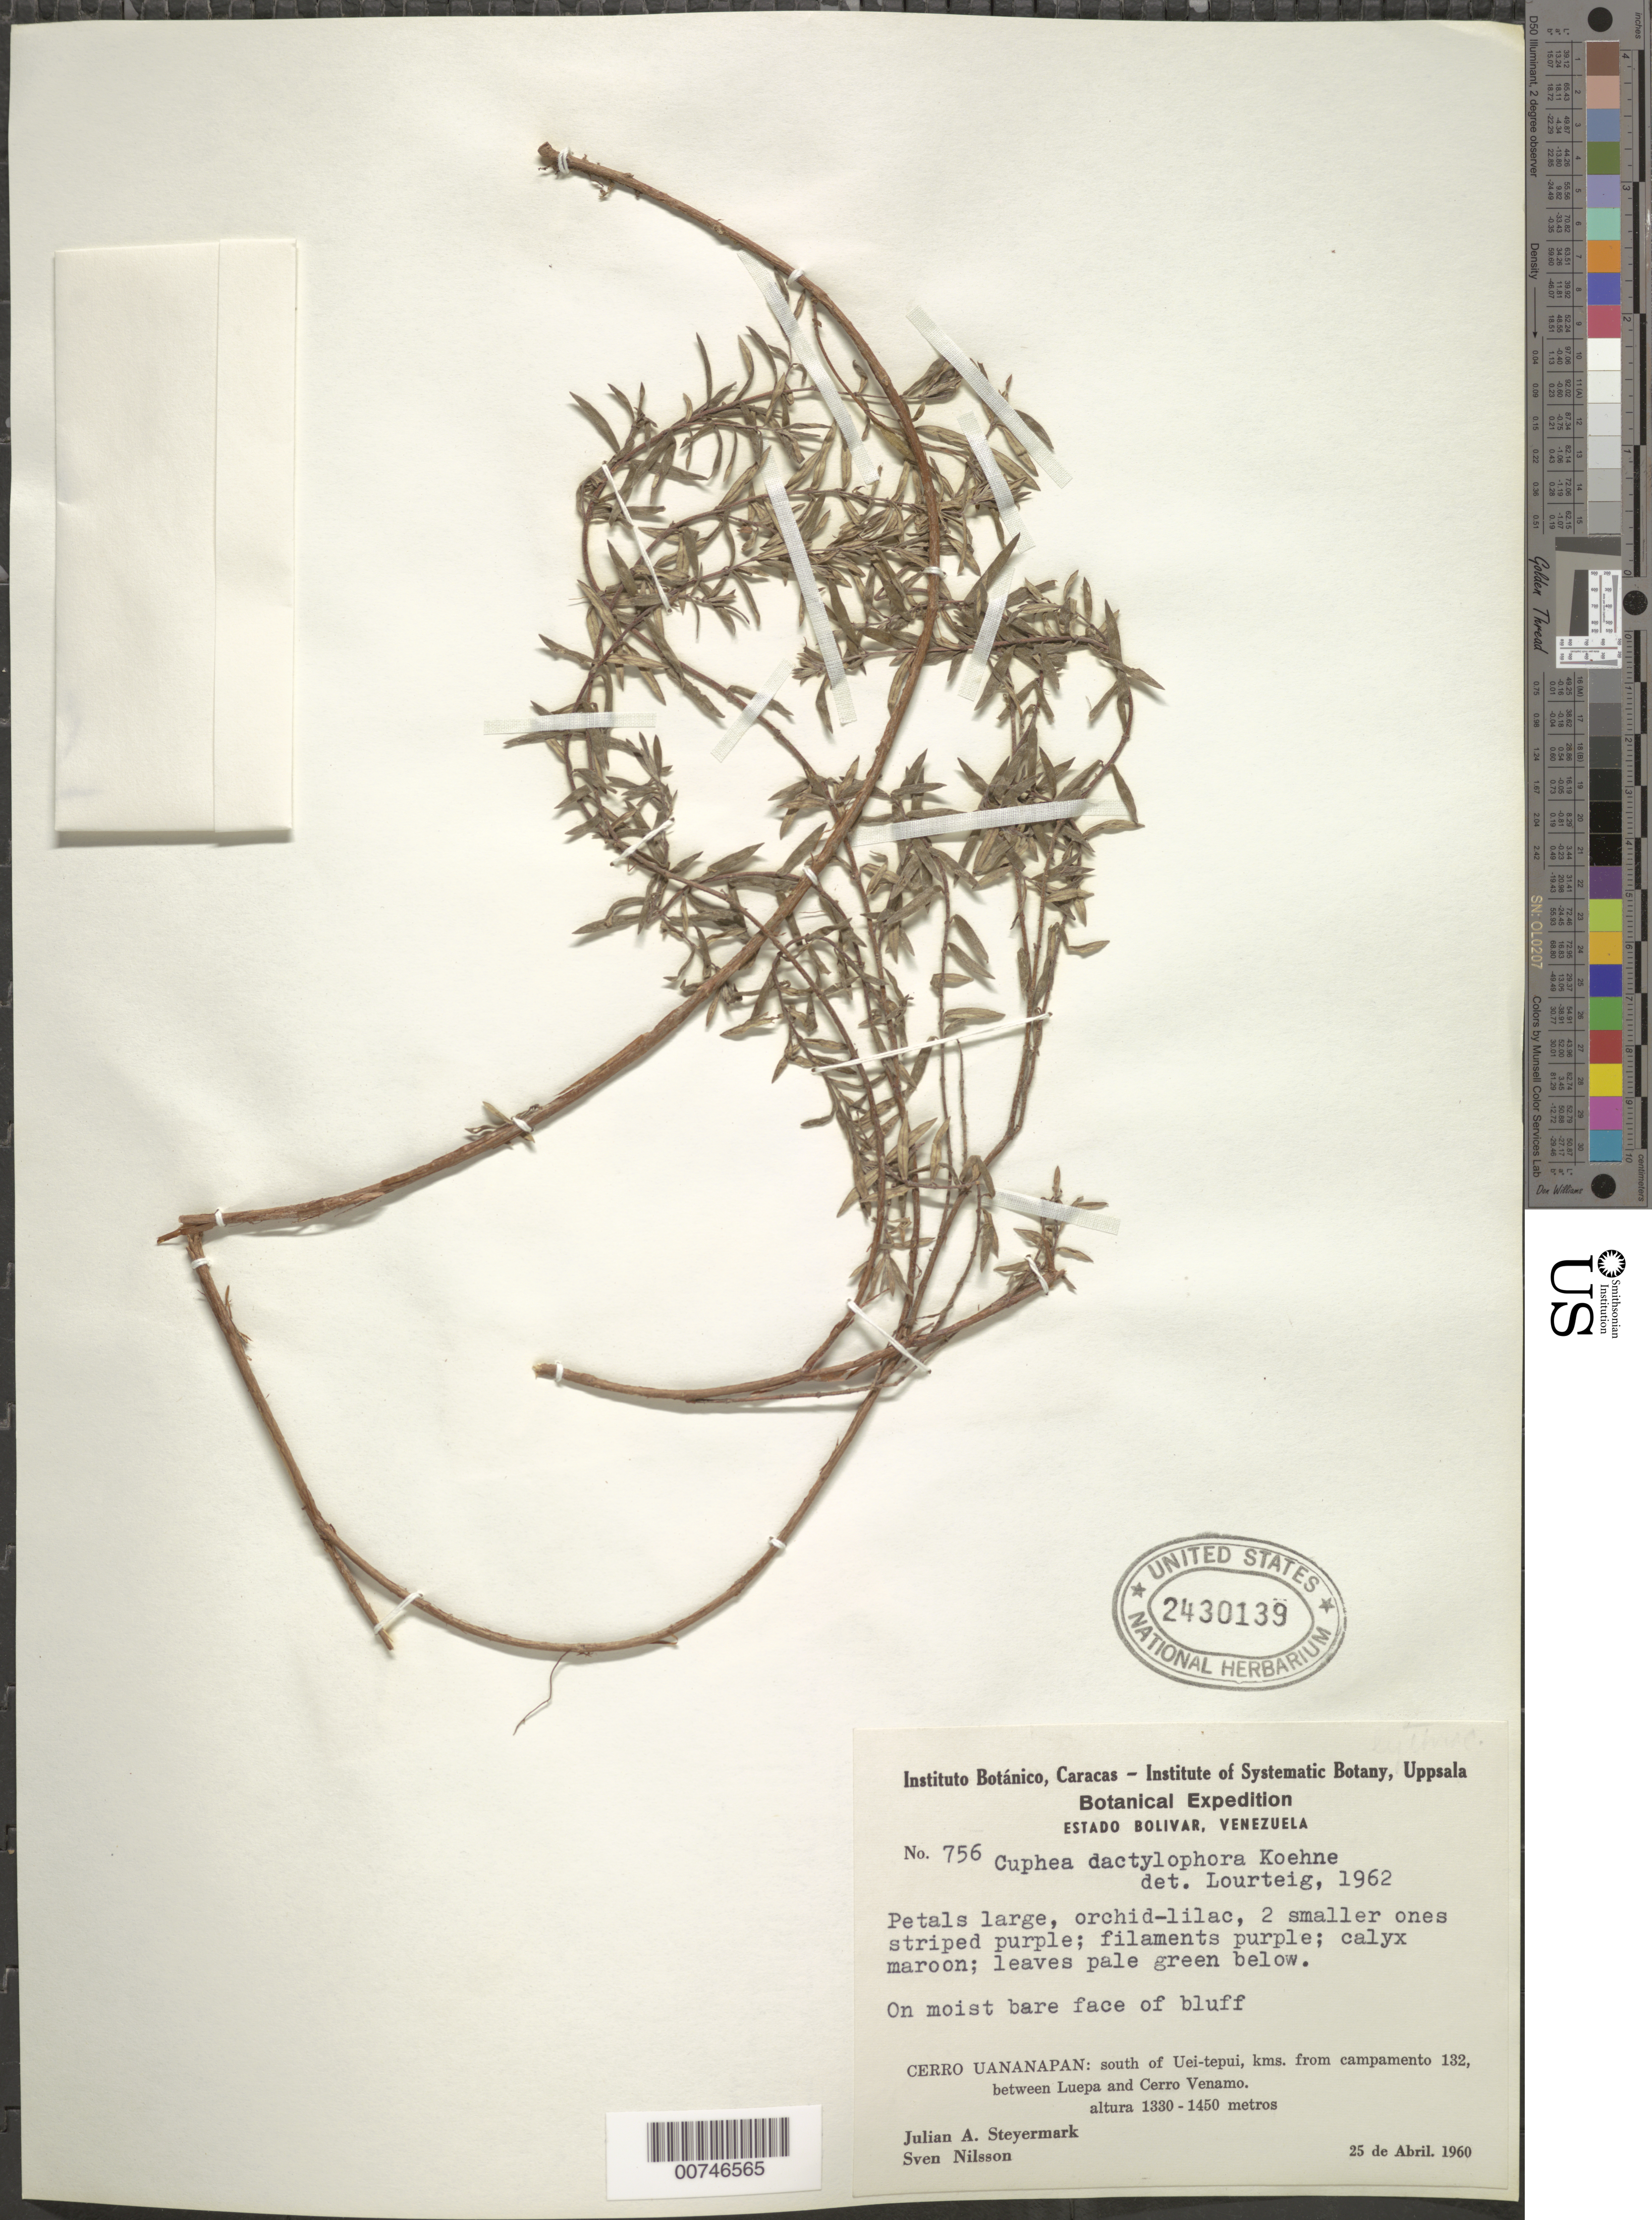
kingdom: Plantae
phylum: Tracheophyta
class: Magnoliopsida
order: Myrtales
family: Lythraceae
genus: Cuphea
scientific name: Cuphea dactylophora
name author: Koehne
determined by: Lourteig, A.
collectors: J. Steyermark & S. Nilsson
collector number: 60 756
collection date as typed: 25-Apr-60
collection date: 1960-04-25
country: Venezuela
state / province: Bolívar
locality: Cerro Uananapán, S of Uei-tepuí, 2 km from campamento 132, between Luepa and cerro Venamo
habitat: Moist bare face of bluff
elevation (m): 1330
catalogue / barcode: US 2430139